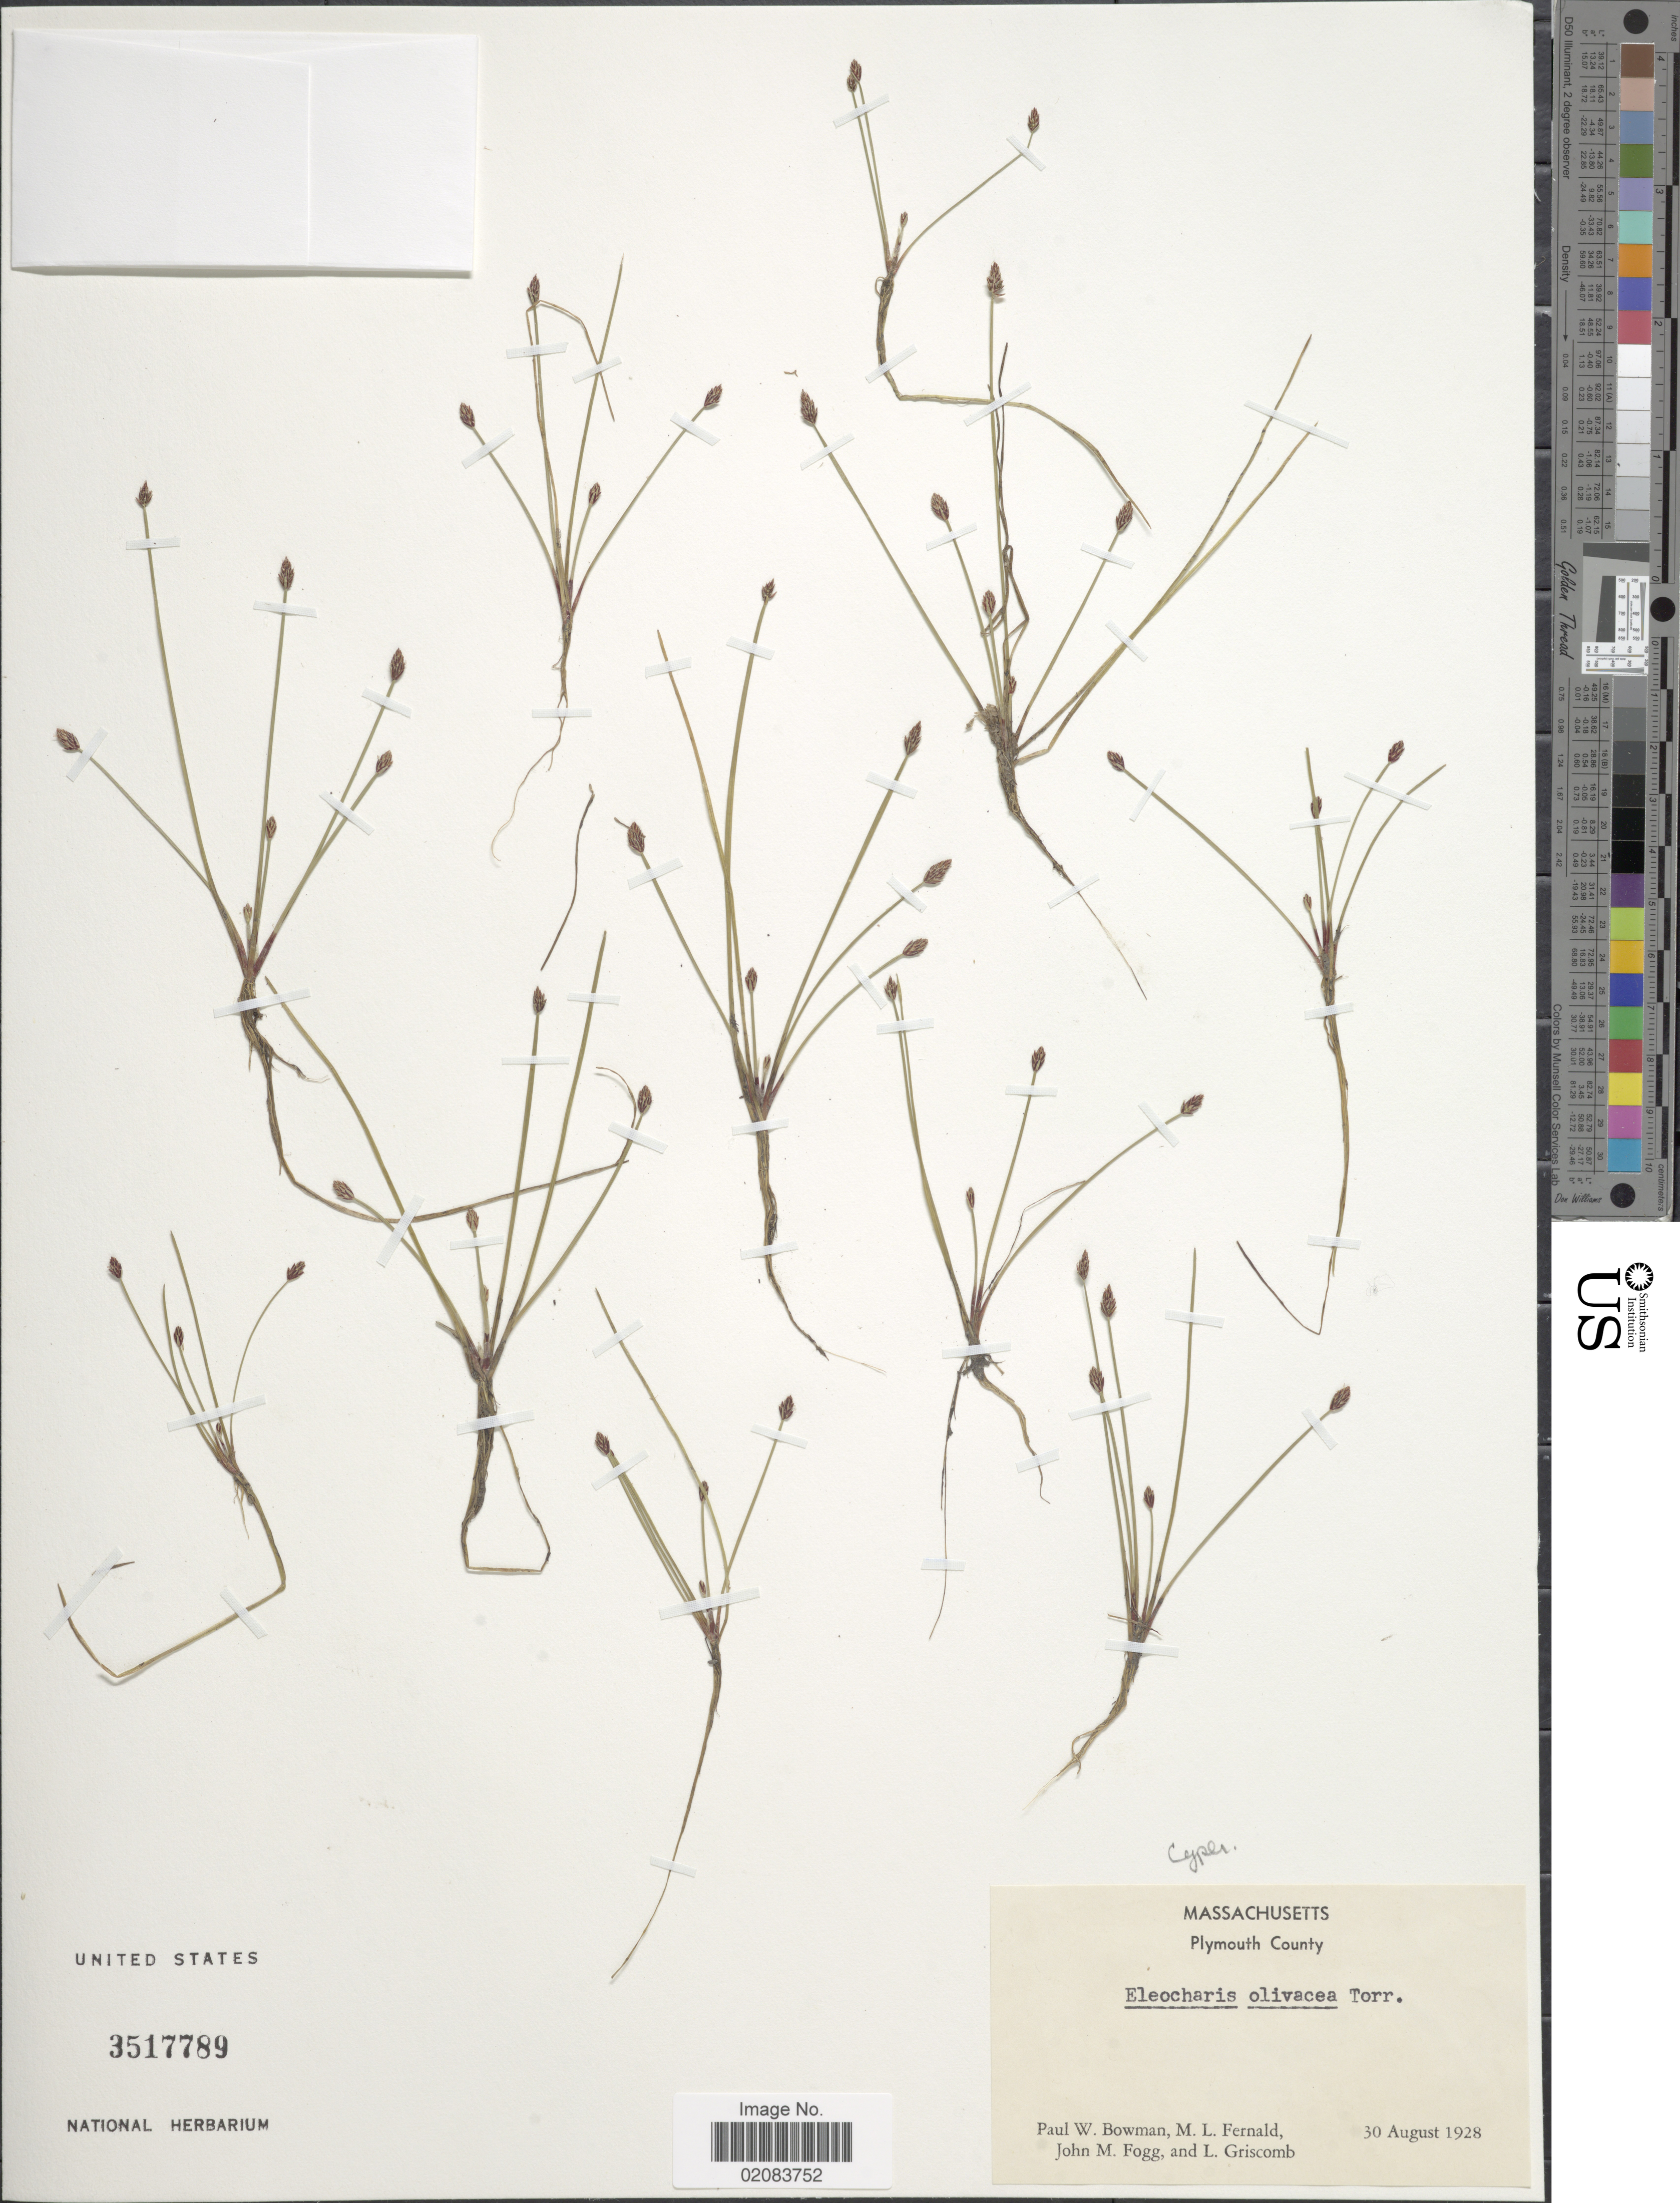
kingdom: Plantae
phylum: Tracheophyta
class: Liliopsida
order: Poales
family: Cyperaceae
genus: Eleocharis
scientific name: Eleocharis olivacea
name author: Torr.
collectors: P. Bowman, M. L. Fernald, J. Fogg & L. Griscom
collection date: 1928-08-30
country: United States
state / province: Massachusetts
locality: Plymouth County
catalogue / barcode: US 3517789